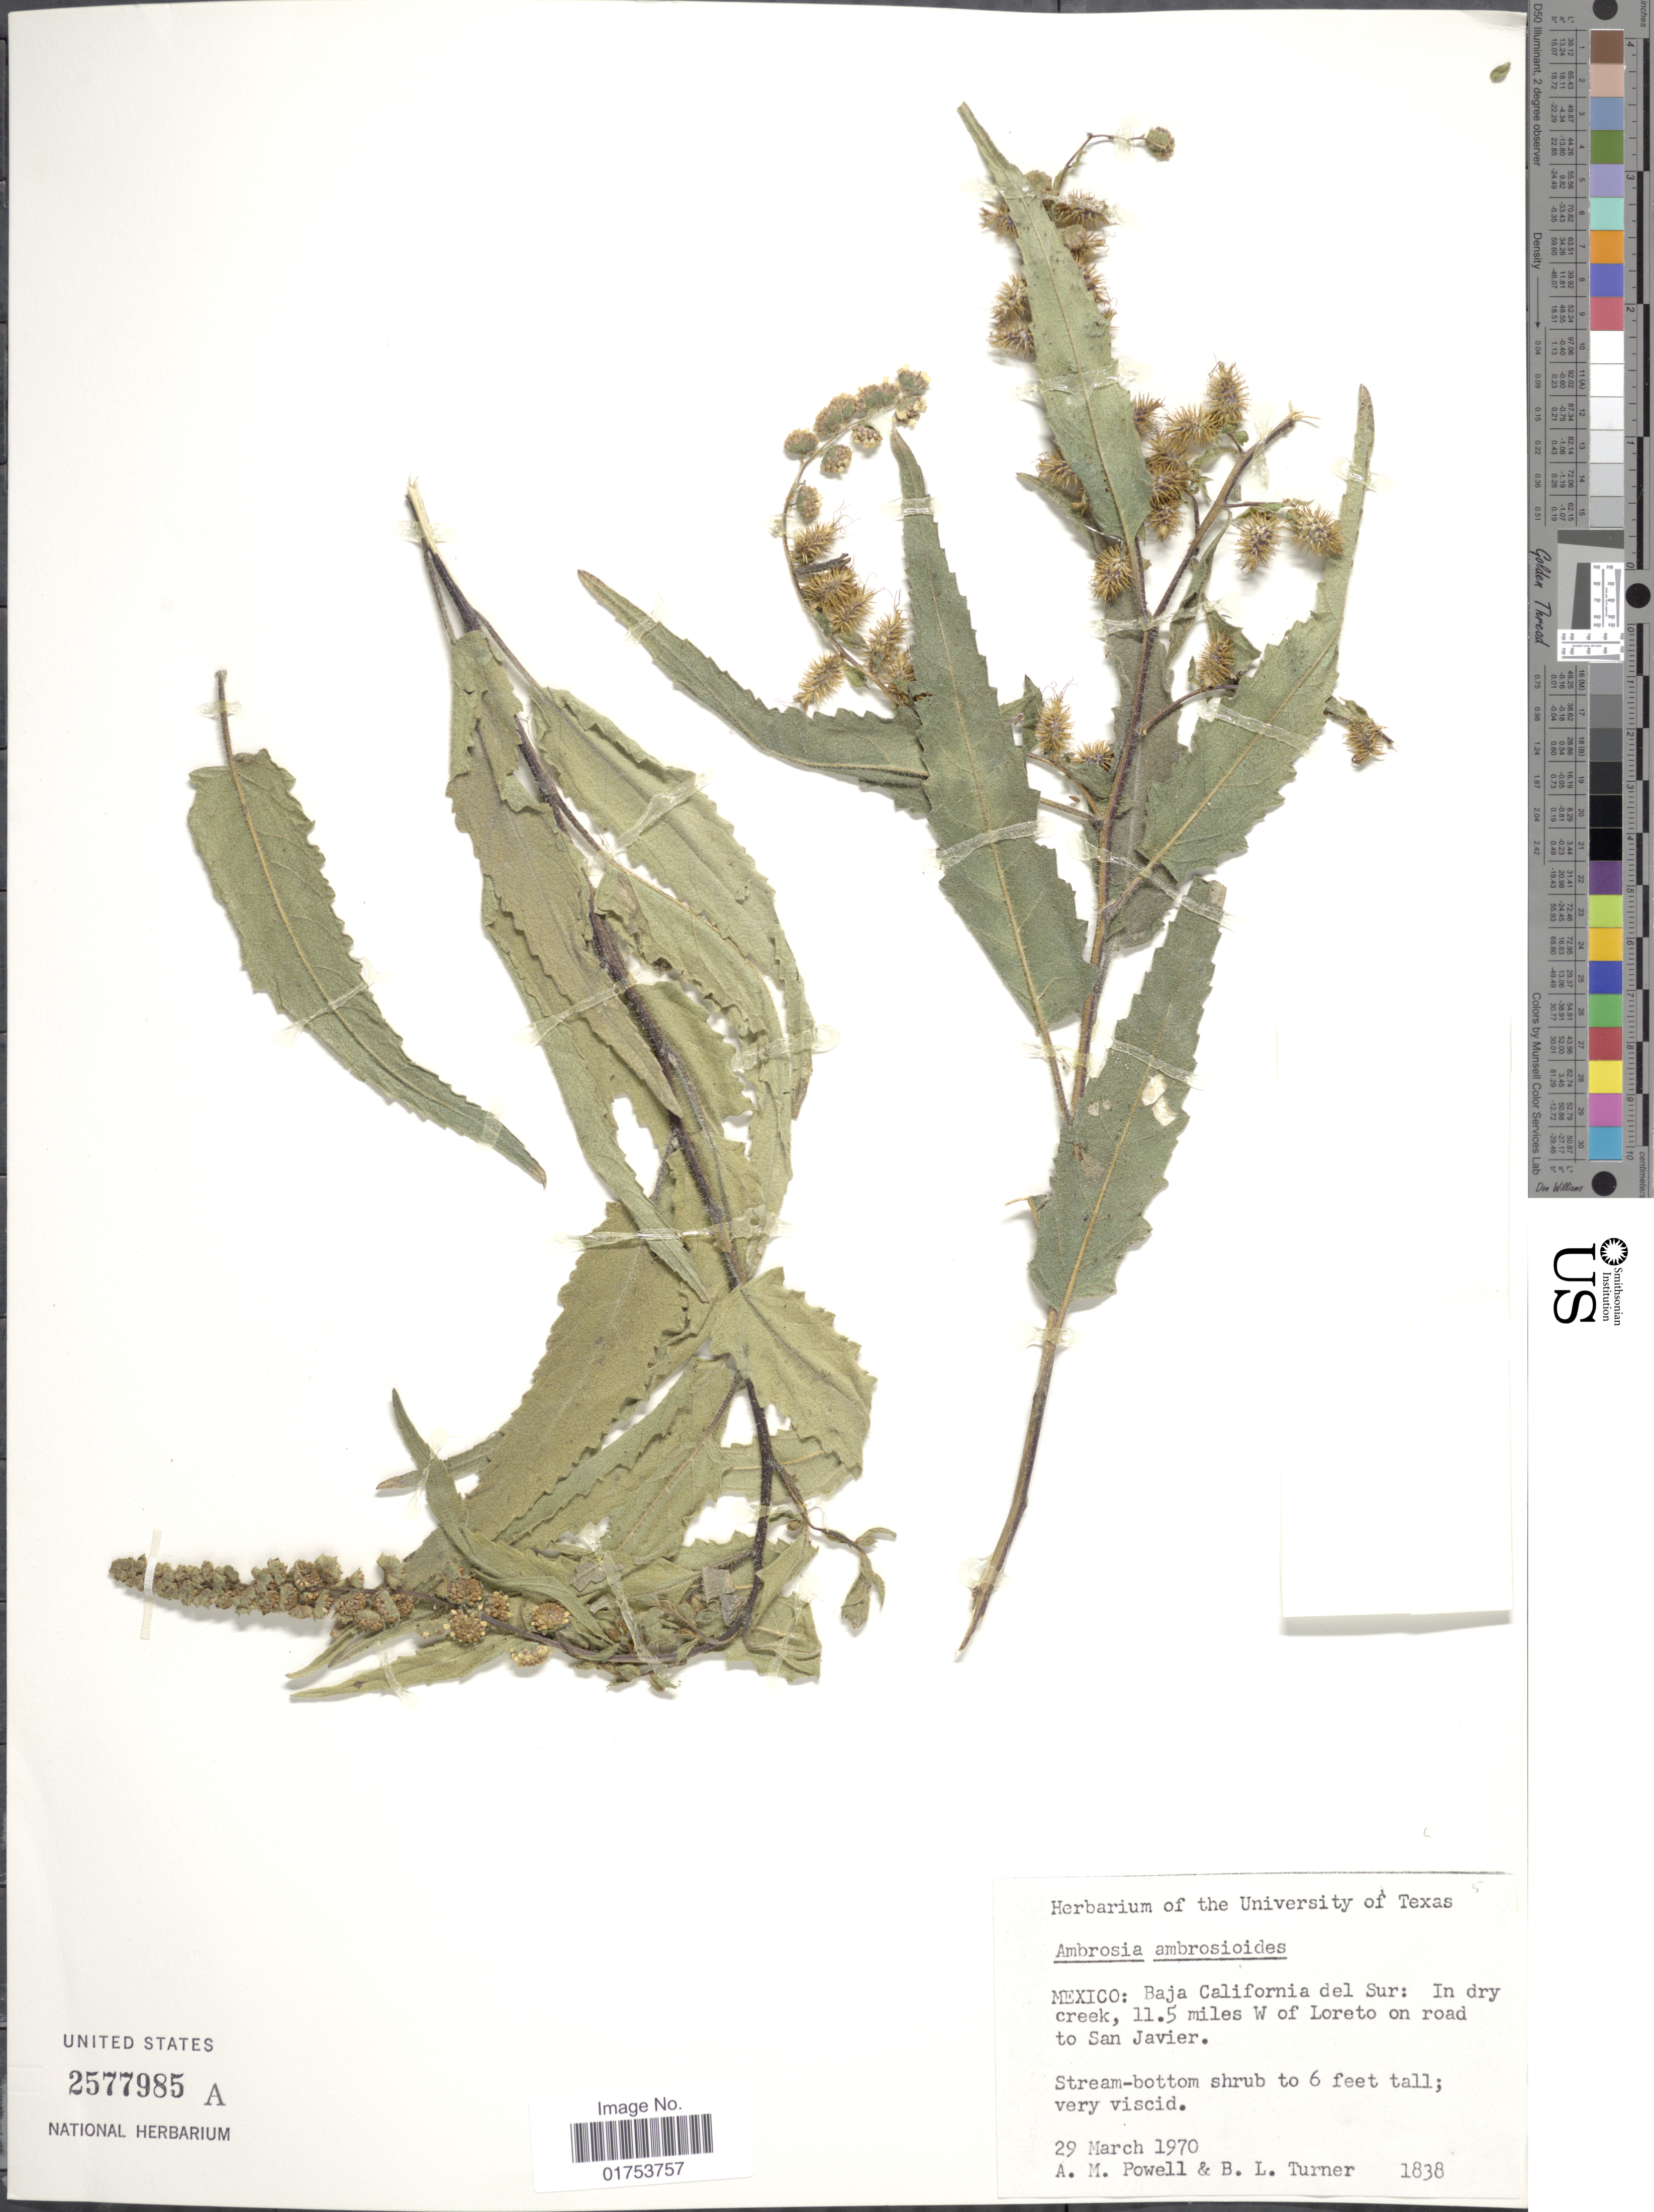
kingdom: Plantae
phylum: Tracheophyta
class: Magnoliopsida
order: Asterales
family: Asteraceae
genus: Ambrosia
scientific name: Ambrosia ambrosioides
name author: (Cav.) W.W.Payne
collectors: A. M. Powell & B. L. Turner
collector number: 1838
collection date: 1970-03-29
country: Mexico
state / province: Baja California Sur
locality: In dry creek, 11.5 miles W of Loreto on road to San Javier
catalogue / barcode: US 2577985A